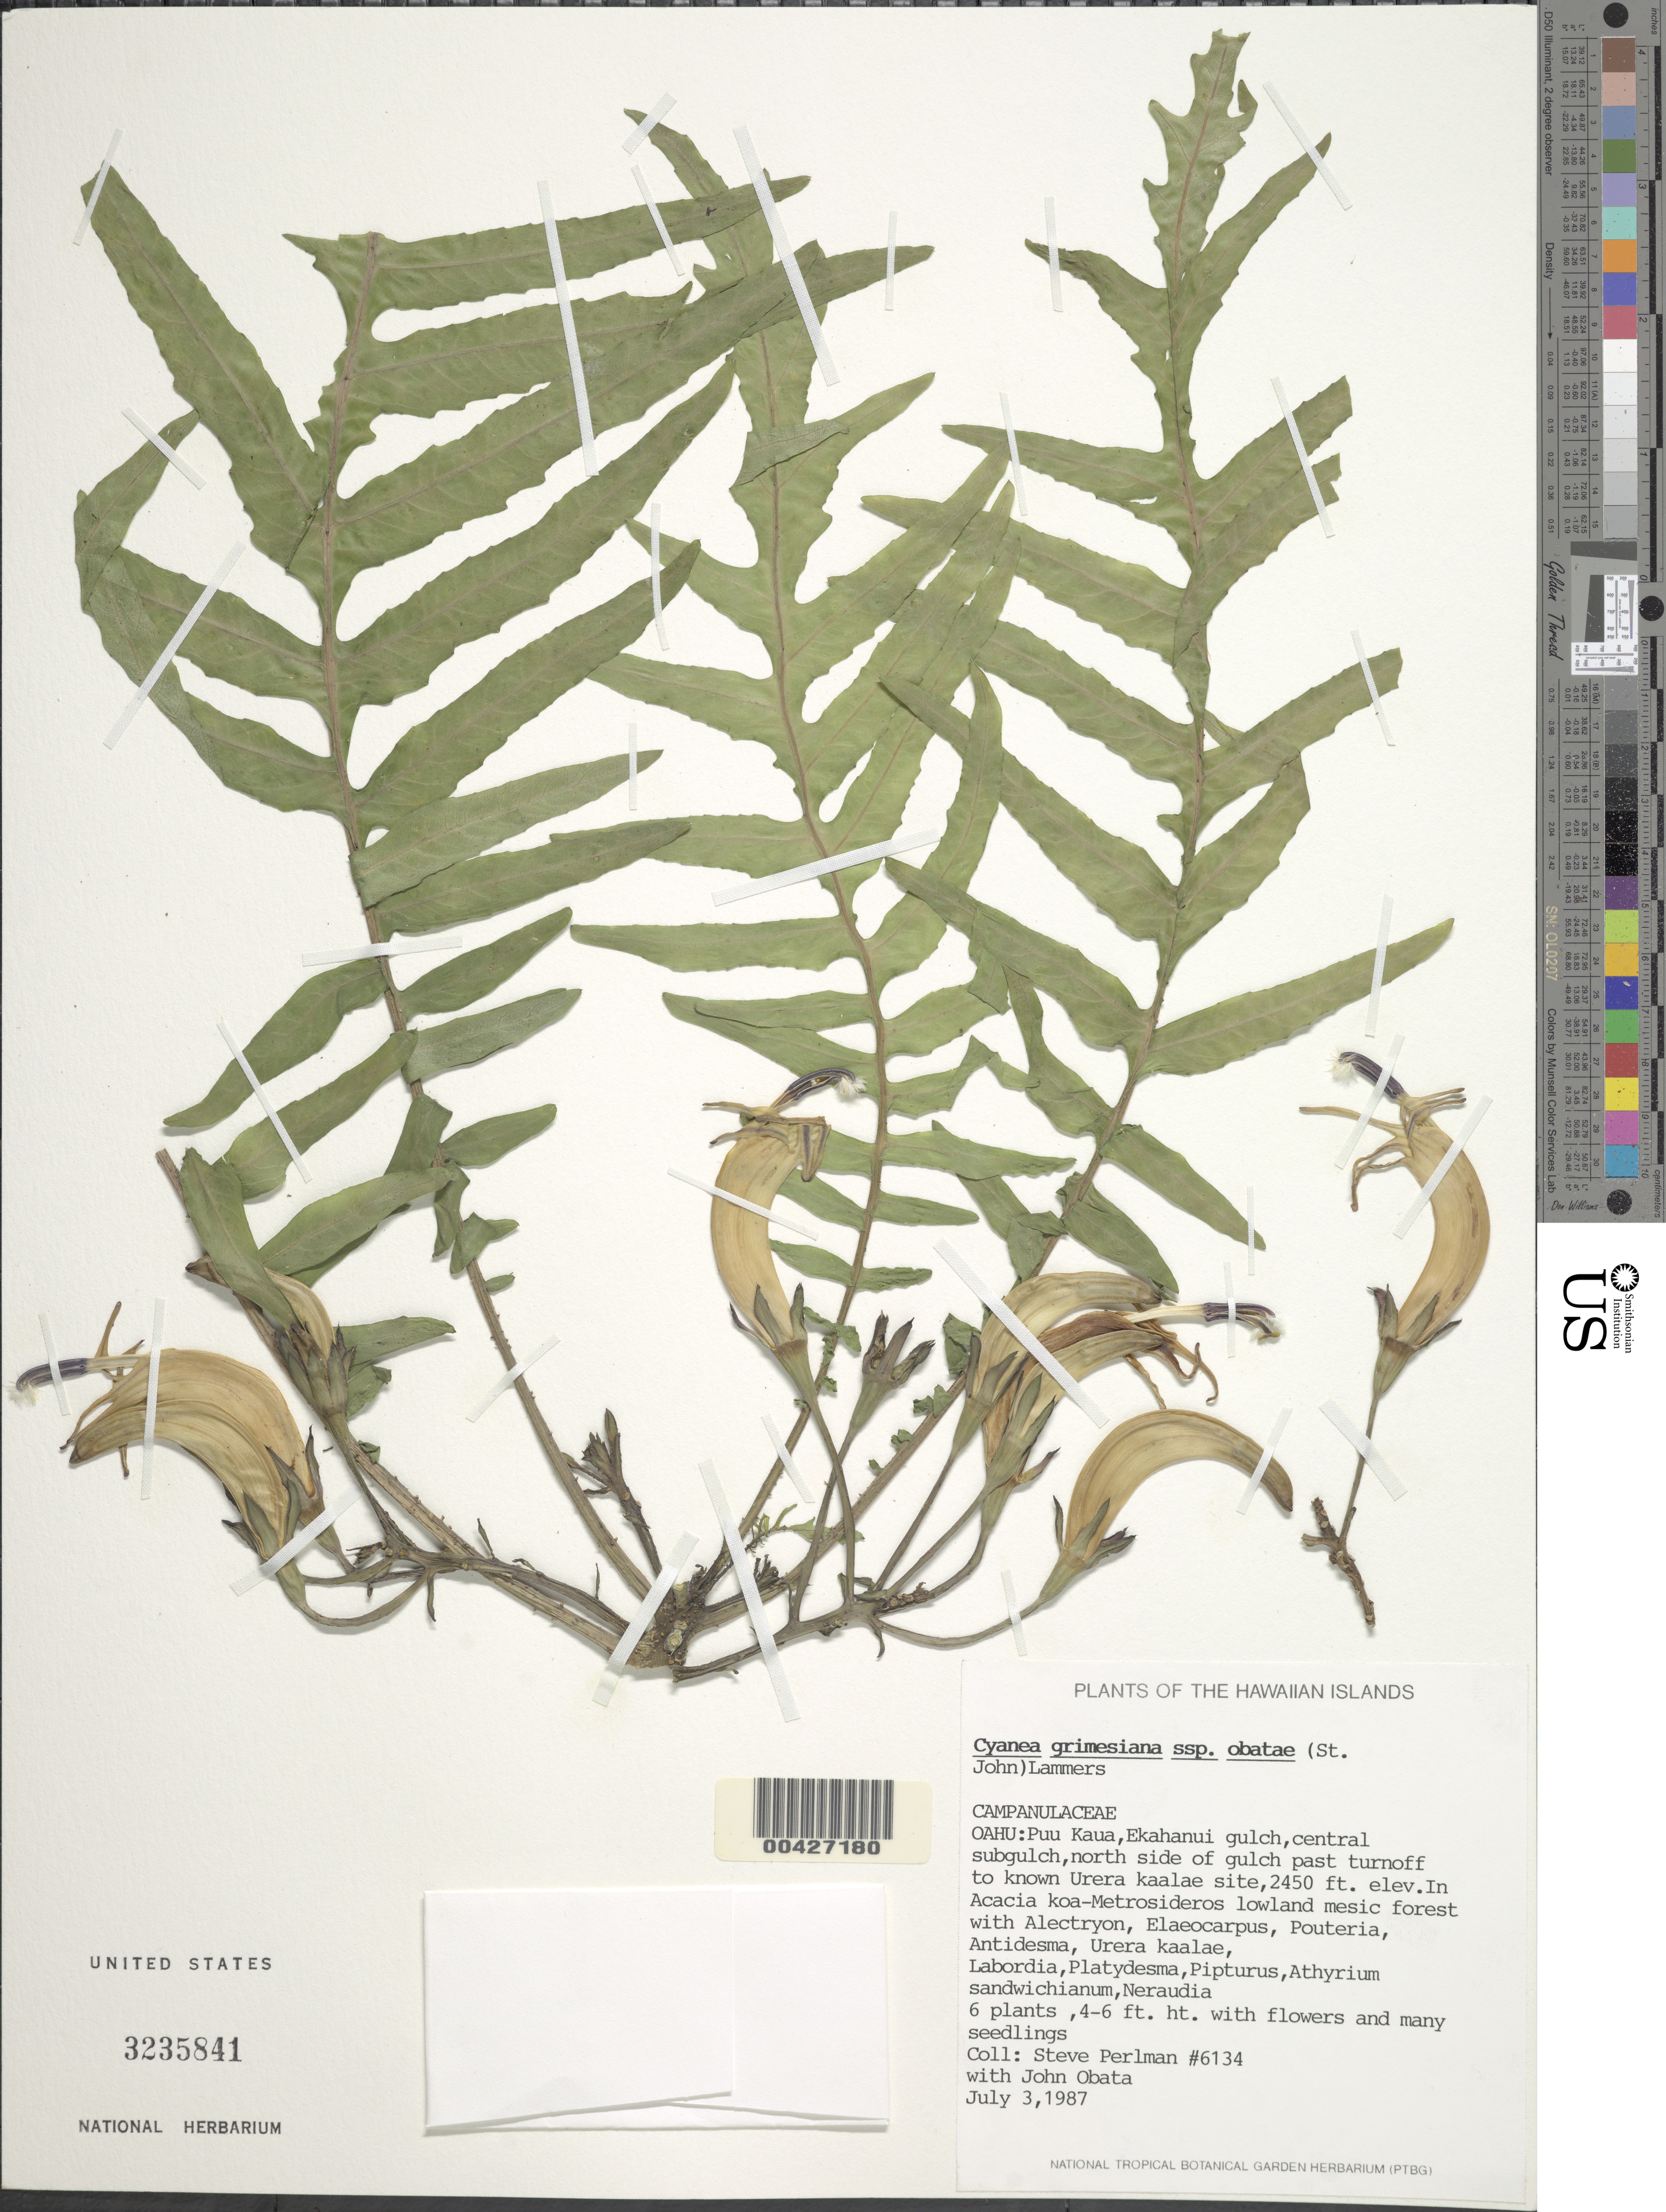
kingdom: Plantae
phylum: Tracheophyta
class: Magnoliopsida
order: Asterales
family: Campanulaceae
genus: Cyanea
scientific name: Cyanea grimesiana subsp. obatae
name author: (H. St. John) Lammers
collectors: S. P. Perlman & J. Obata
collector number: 6134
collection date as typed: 3 Jul 1987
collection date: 1987-07-03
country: United States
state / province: Hawaii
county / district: Honolulu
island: Oahu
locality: Puu Kaua Ekahanui gulch, central subgulch, north side of gulch past turnoff to known Urera kaalae site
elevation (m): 747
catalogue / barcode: US 3235841